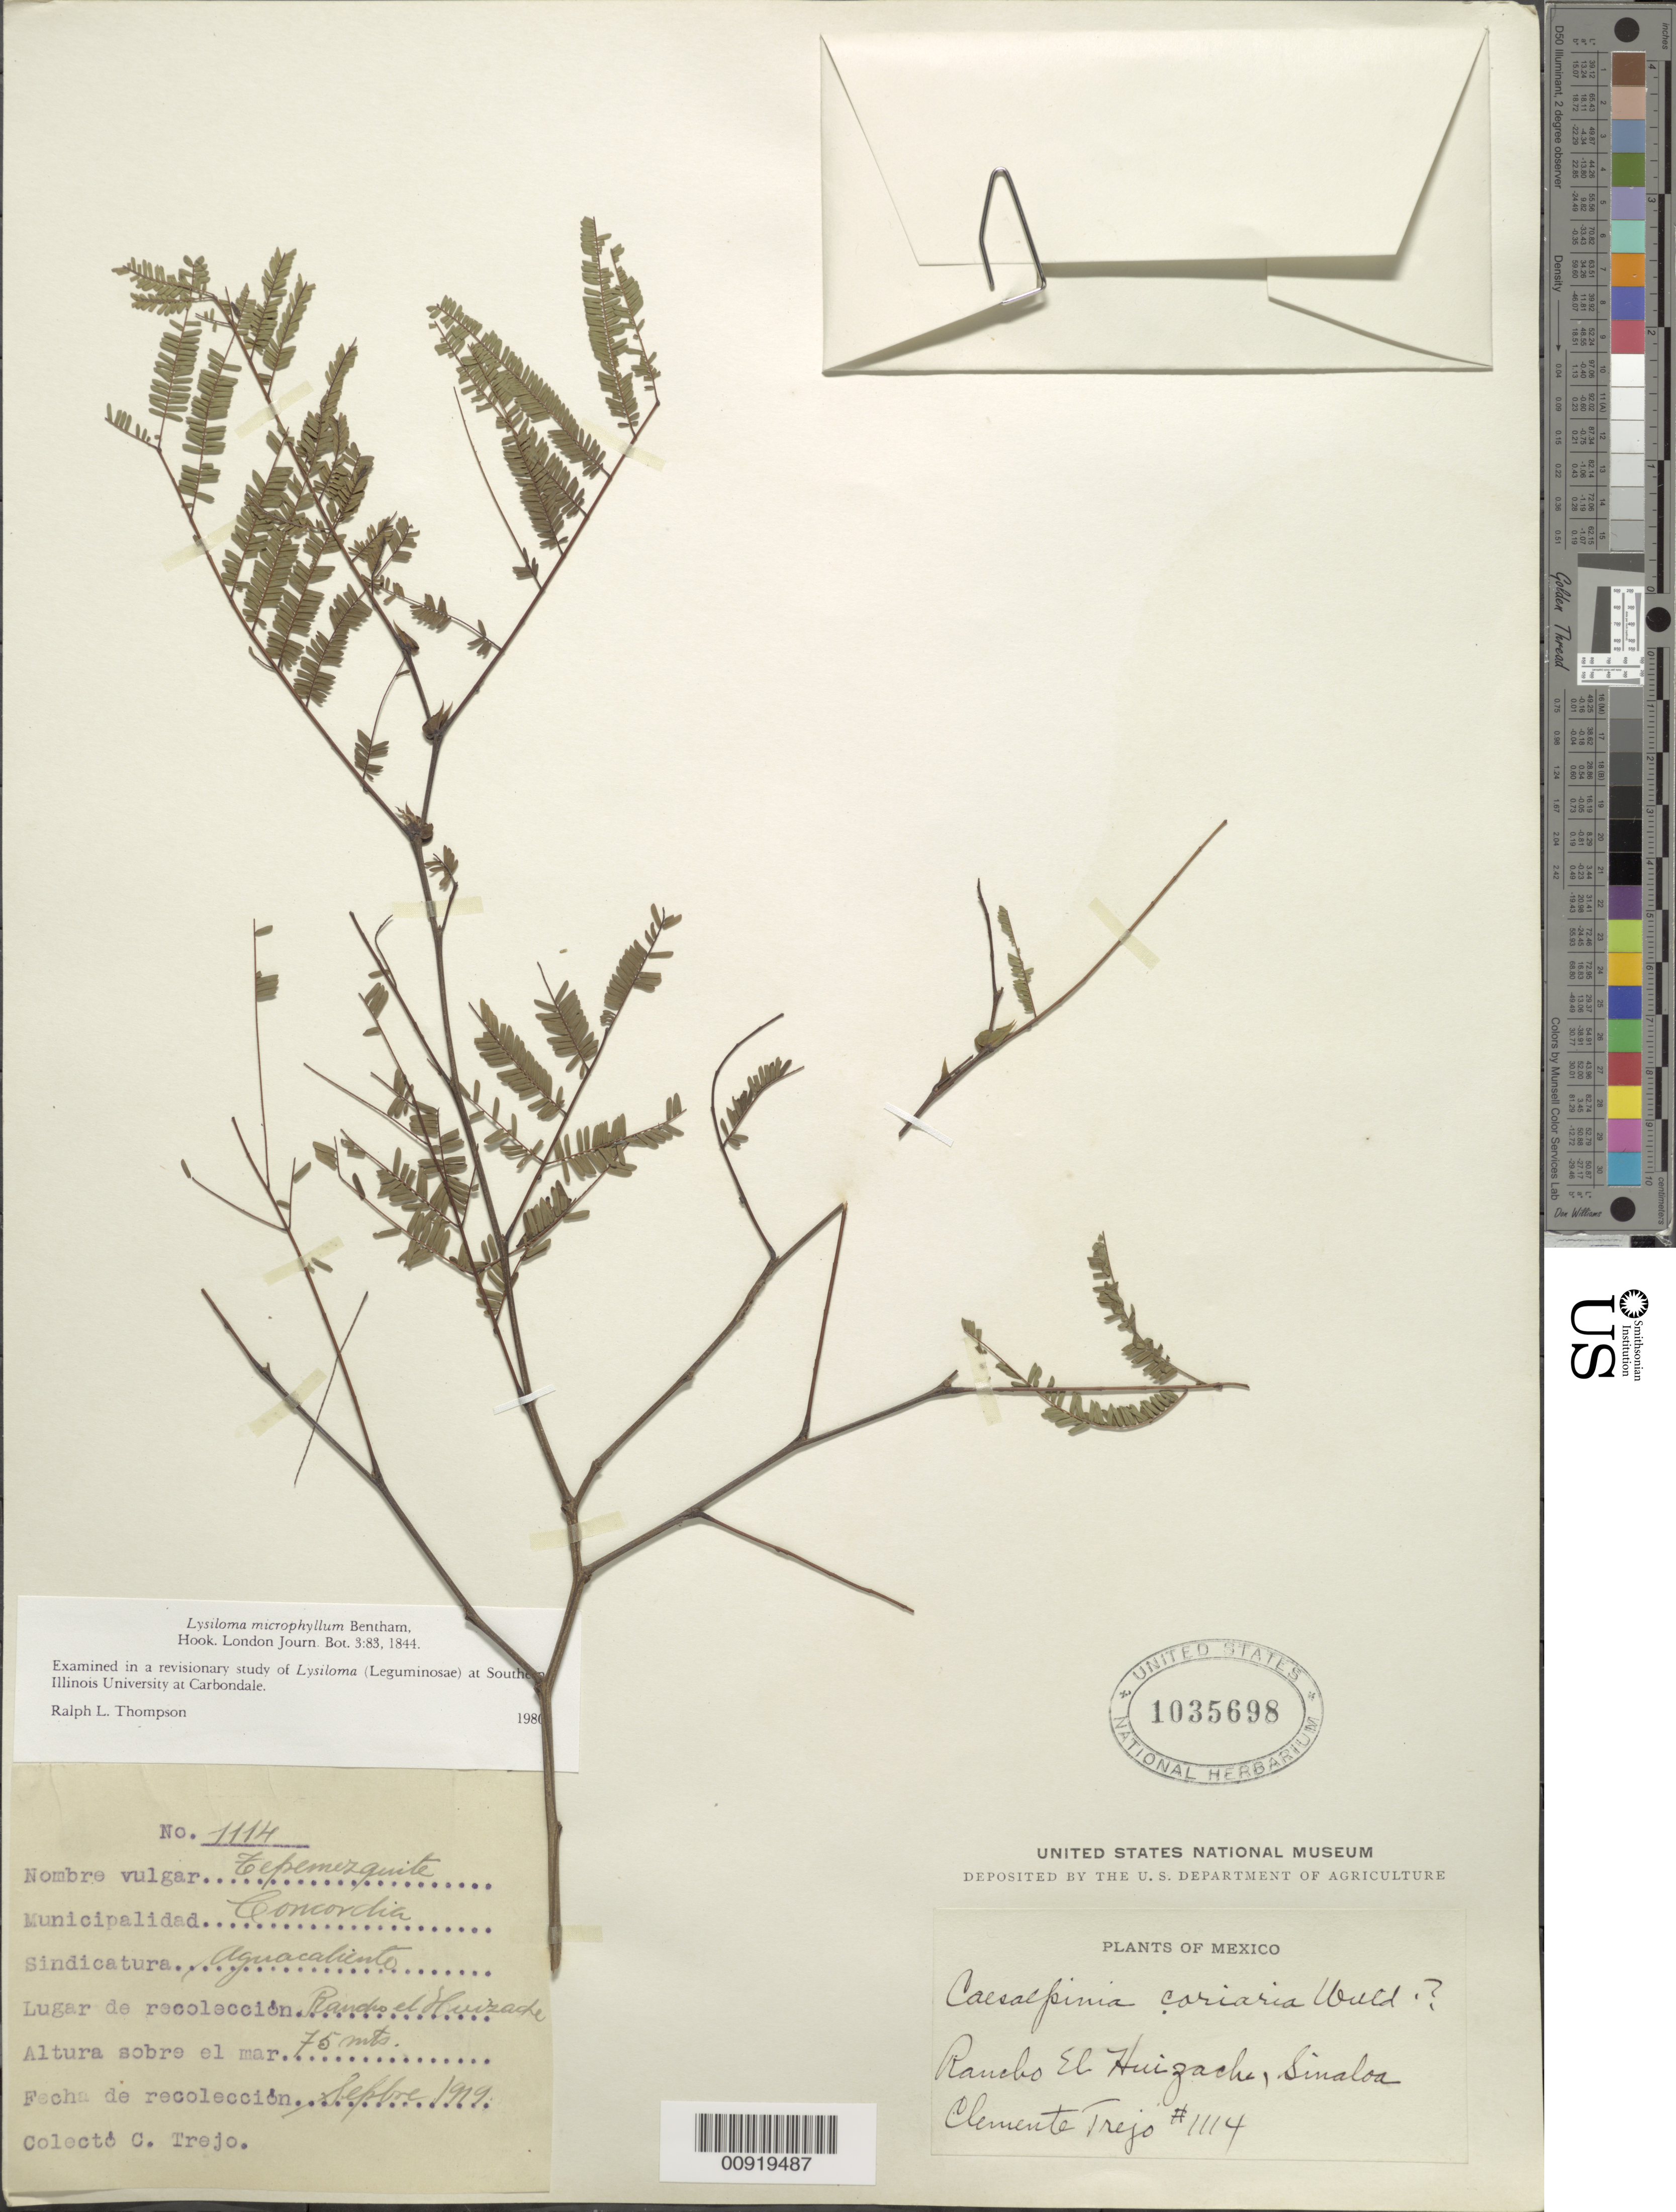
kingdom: Plantae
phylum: Tracheophyta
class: Magnoliopsida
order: Fabales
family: Fabaceae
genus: Lysiloma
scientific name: Lysiloma microphyllum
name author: Benth.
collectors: C. C. Trejo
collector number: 1114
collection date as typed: Sep 1919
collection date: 1919-09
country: Mexico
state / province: Sinaloa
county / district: Concordia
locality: Rancho El Huizache, Municipalidad Concordia, Sindicatura Aguacaliente, Sinaloa.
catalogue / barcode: US 1035698